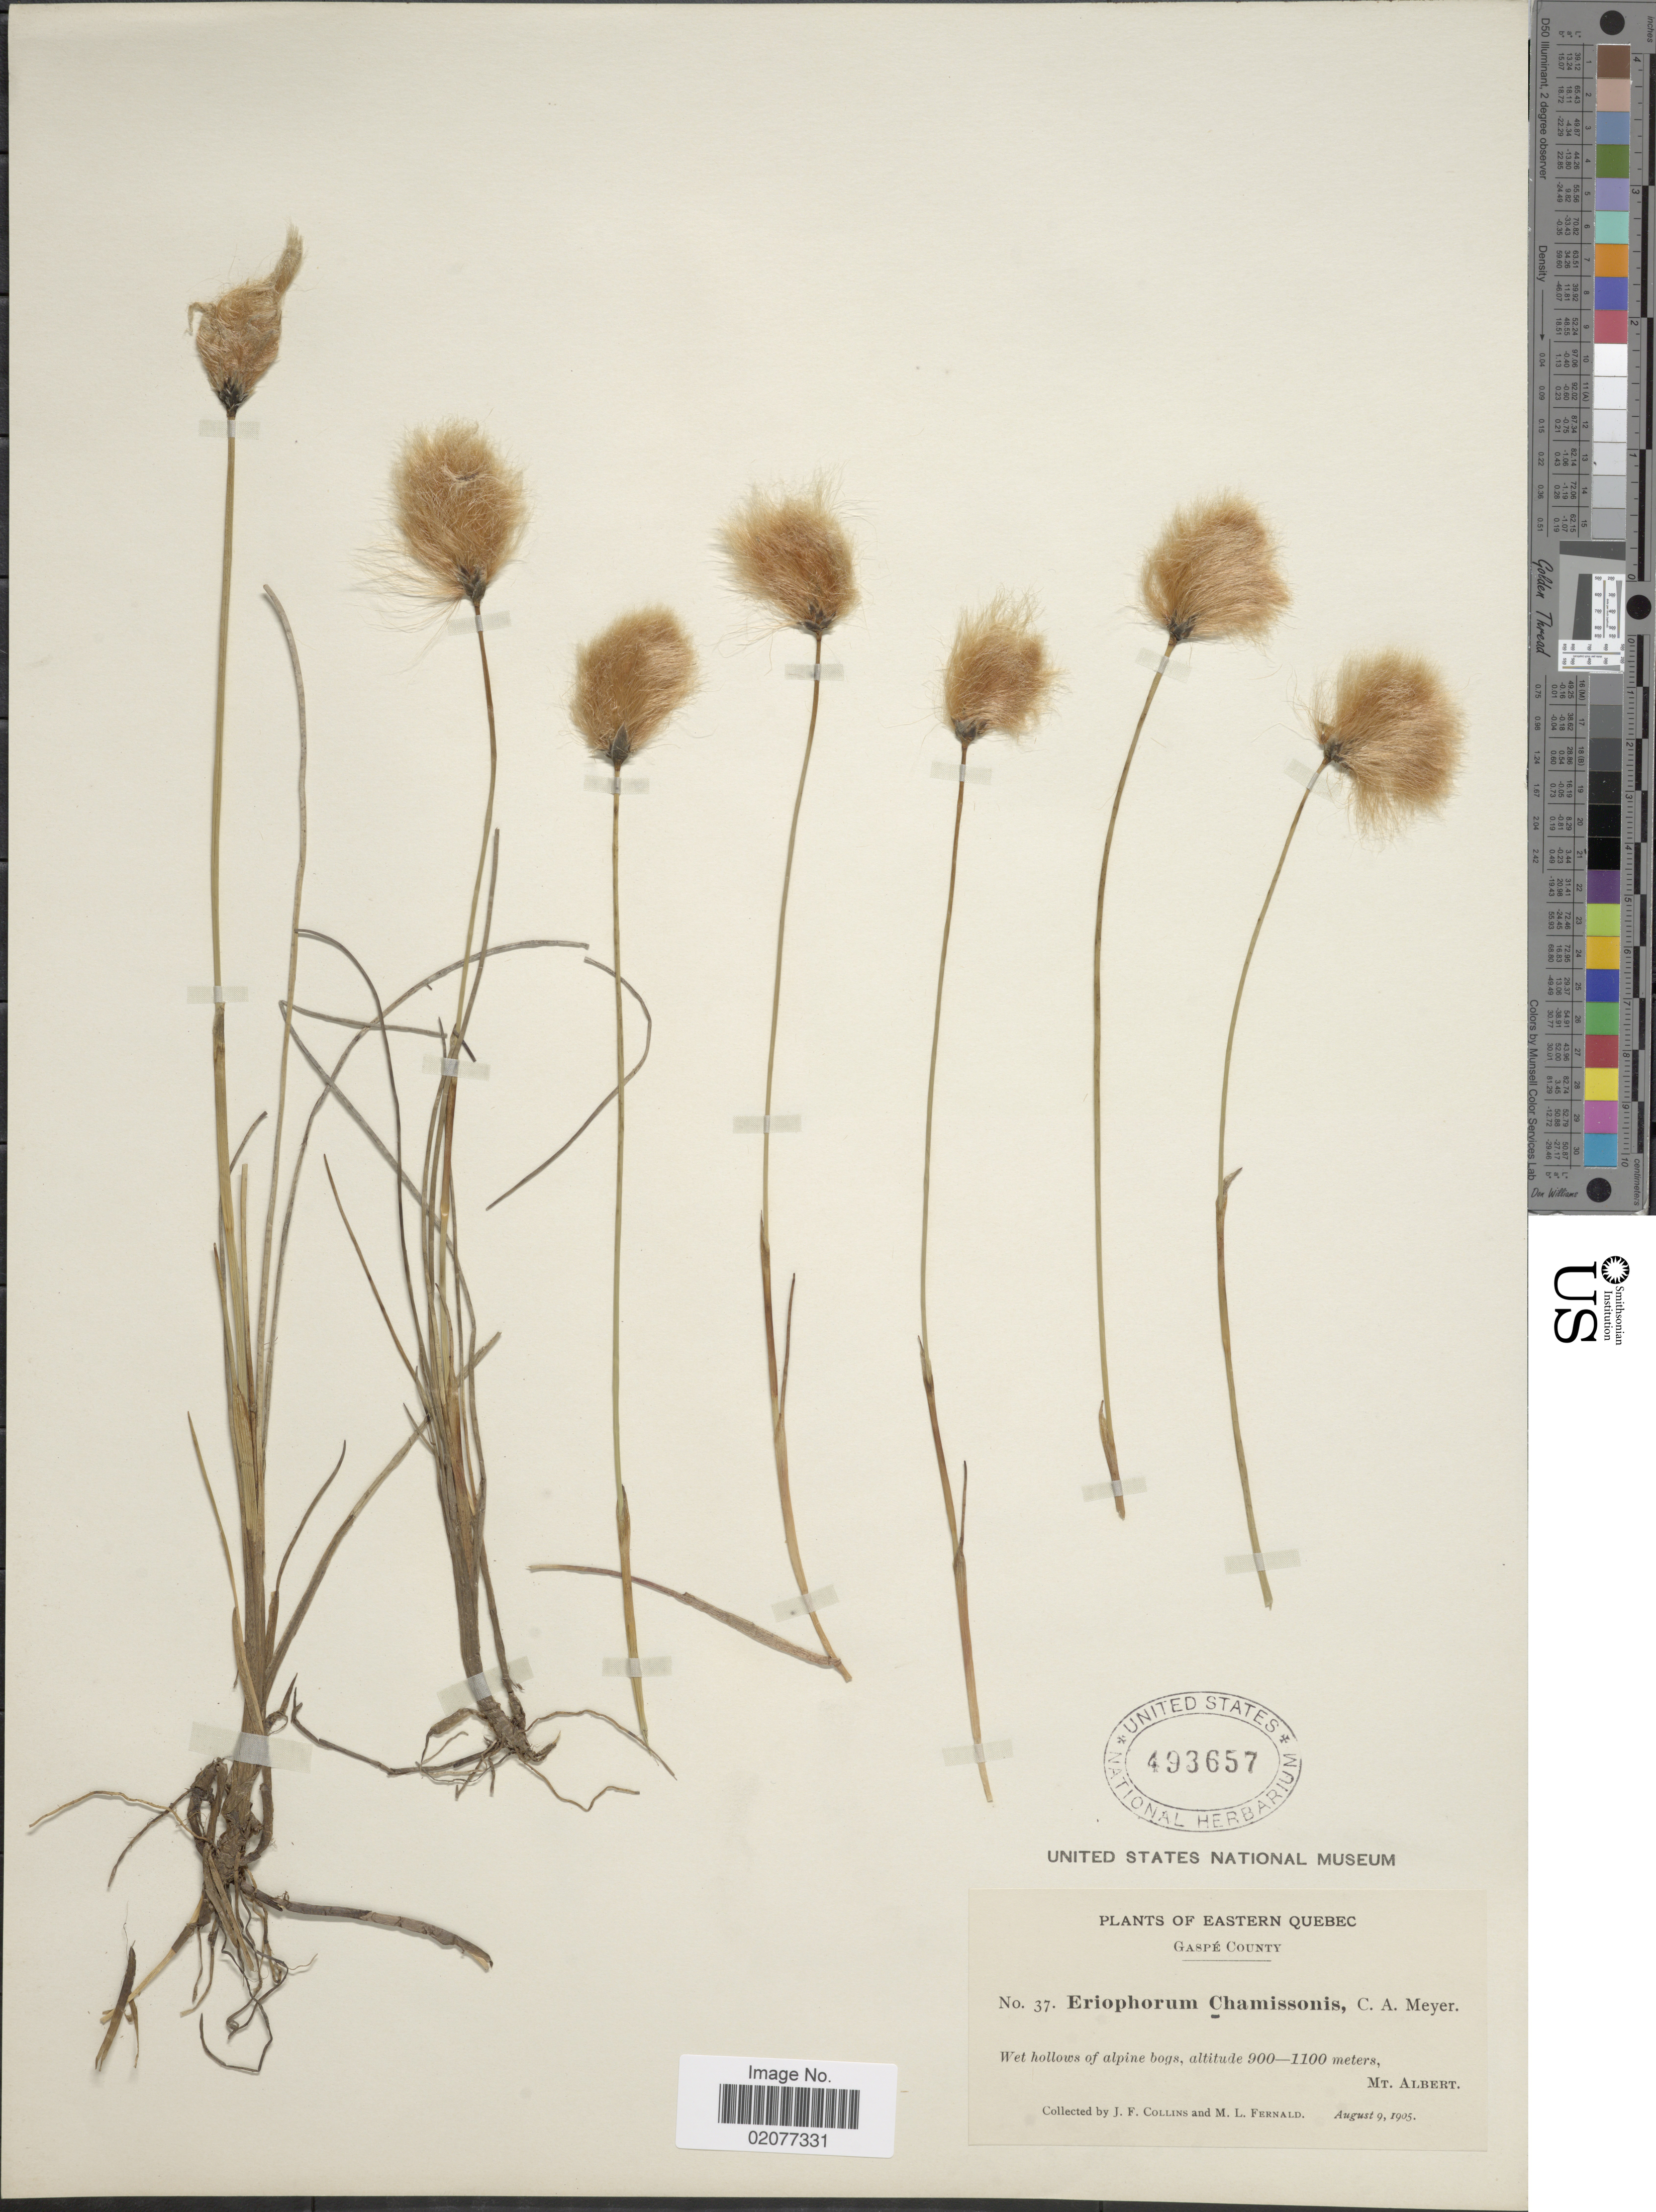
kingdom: Plantae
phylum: Tracheophyta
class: Liliopsida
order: Poales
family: Cyperaceae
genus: Eriophorum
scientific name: Eriophorum chamissonis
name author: C.A. Mey.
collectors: J. Collins & M. L. Fernald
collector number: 37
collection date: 1905-08-09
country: Canada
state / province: Quebec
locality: Eastern Quebec, Gaspe County, Mt. Albert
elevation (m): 900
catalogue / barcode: US 493657